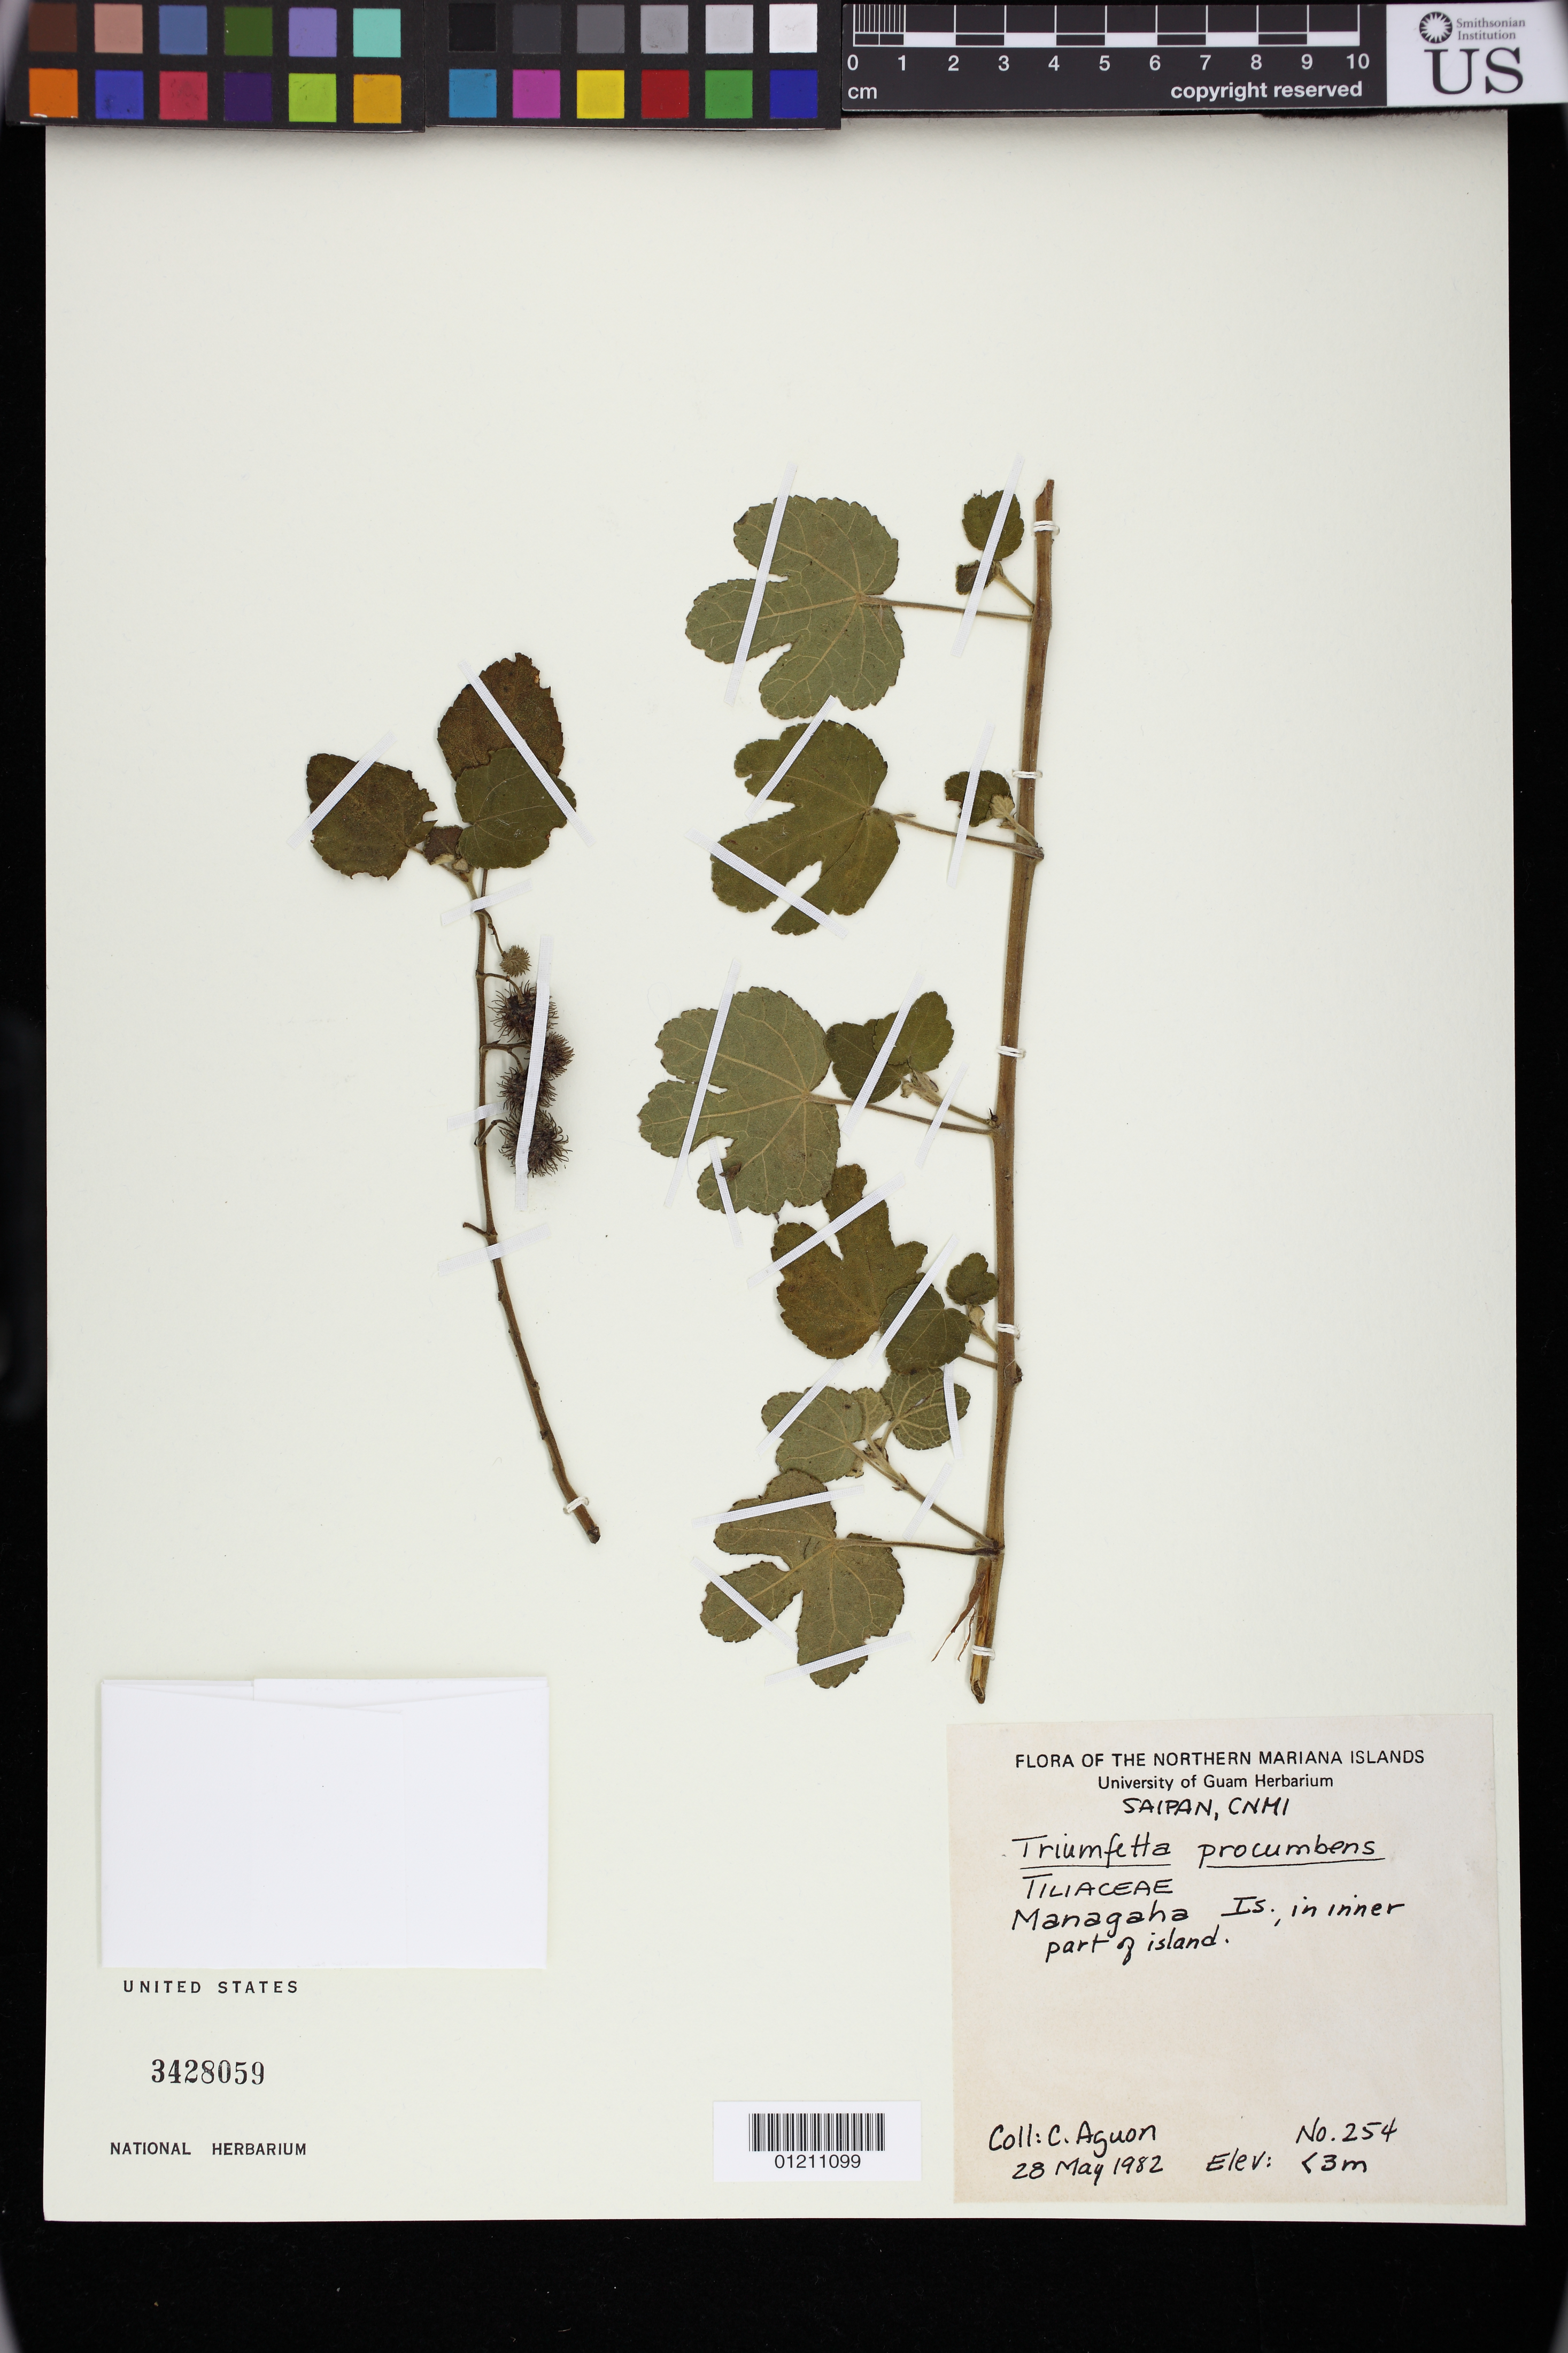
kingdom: Plantae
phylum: Tracheophyta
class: Magnoliopsida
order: Malvales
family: Malvaceae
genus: Triumfetta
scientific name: Triumfetta procumbens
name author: G. Forst.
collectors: C. Aguon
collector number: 254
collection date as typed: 28 May 1982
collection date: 1982-05-28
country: Northern Mariana Islands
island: Saipan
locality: Saipan, CNMI: Managaha Is., in inner part of island.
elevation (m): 3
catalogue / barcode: US 3428059